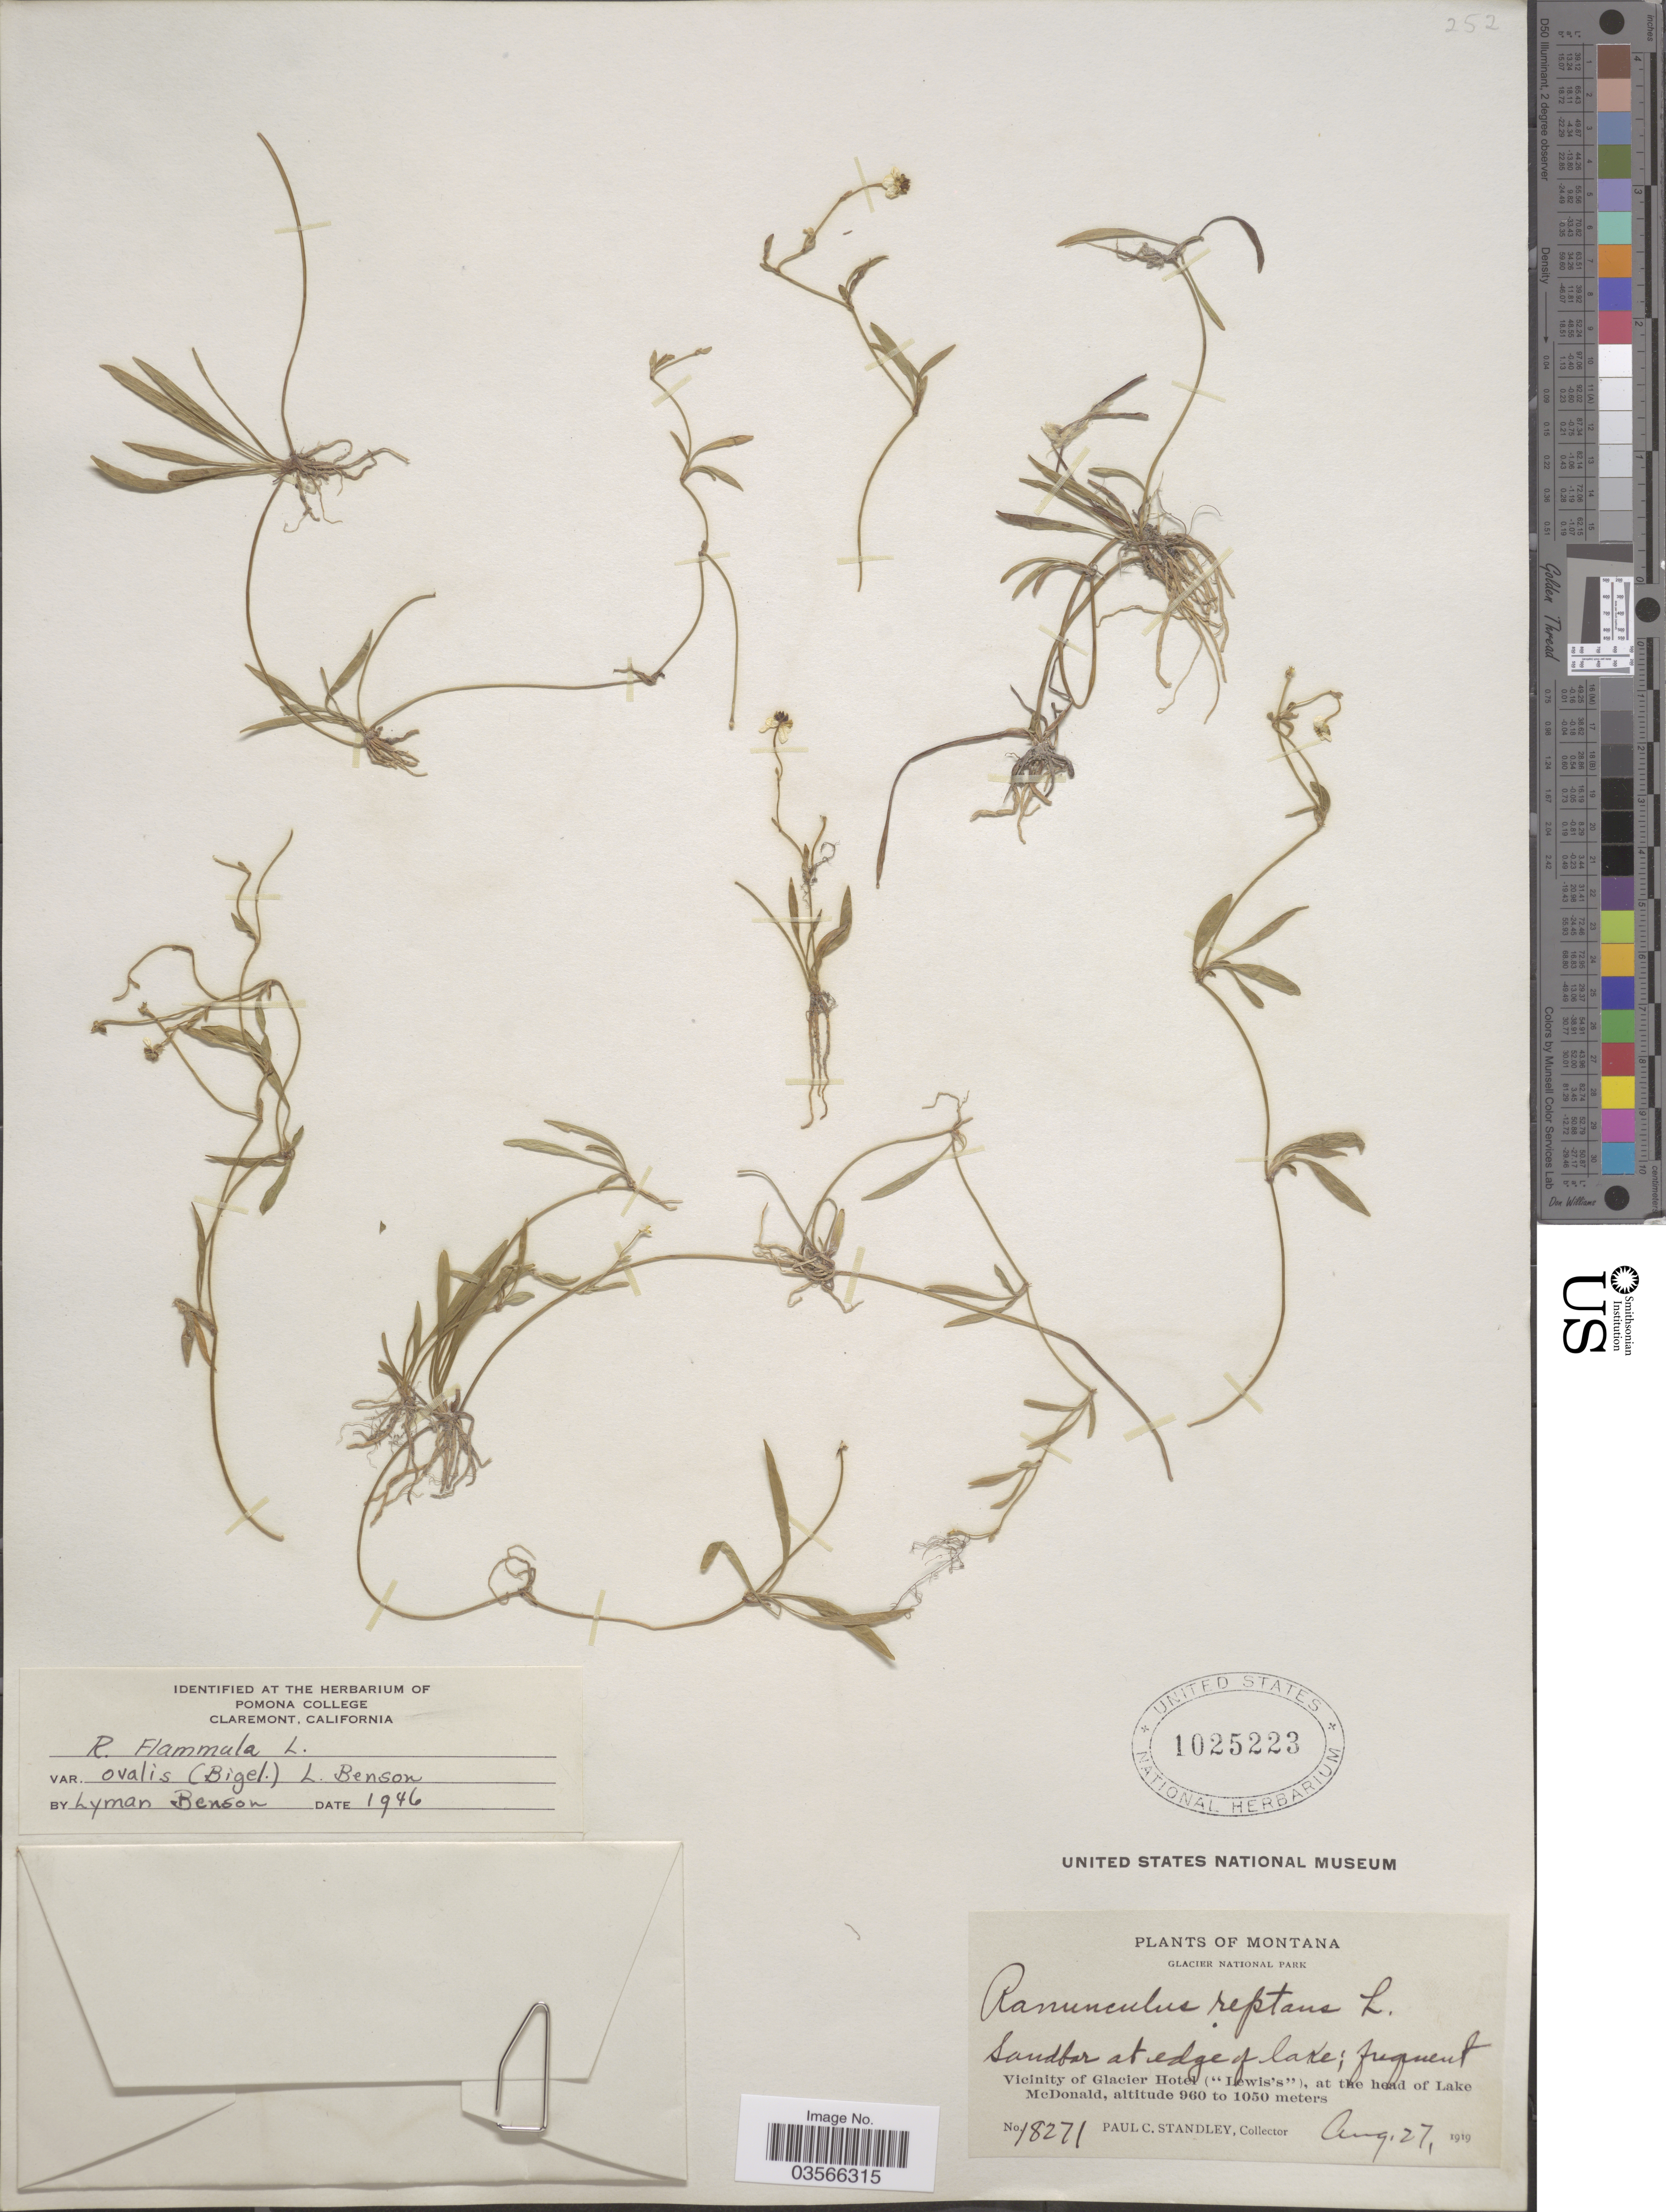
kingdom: Plantae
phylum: Tracheophyta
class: Magnoliopsida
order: Ranunculales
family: Ranunculaceae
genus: Ranunculus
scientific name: Ranunculus flammula var. ovalis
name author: (J.M. Bigelow) L.D. Benson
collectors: P. C. Standley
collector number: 18271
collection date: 1919-08-27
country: United States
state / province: Montana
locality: Glacier National Park. Vicinity of Glacier Hotel ("Lewis's"), at the head of Lake McDonald.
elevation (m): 960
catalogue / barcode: US 1025223